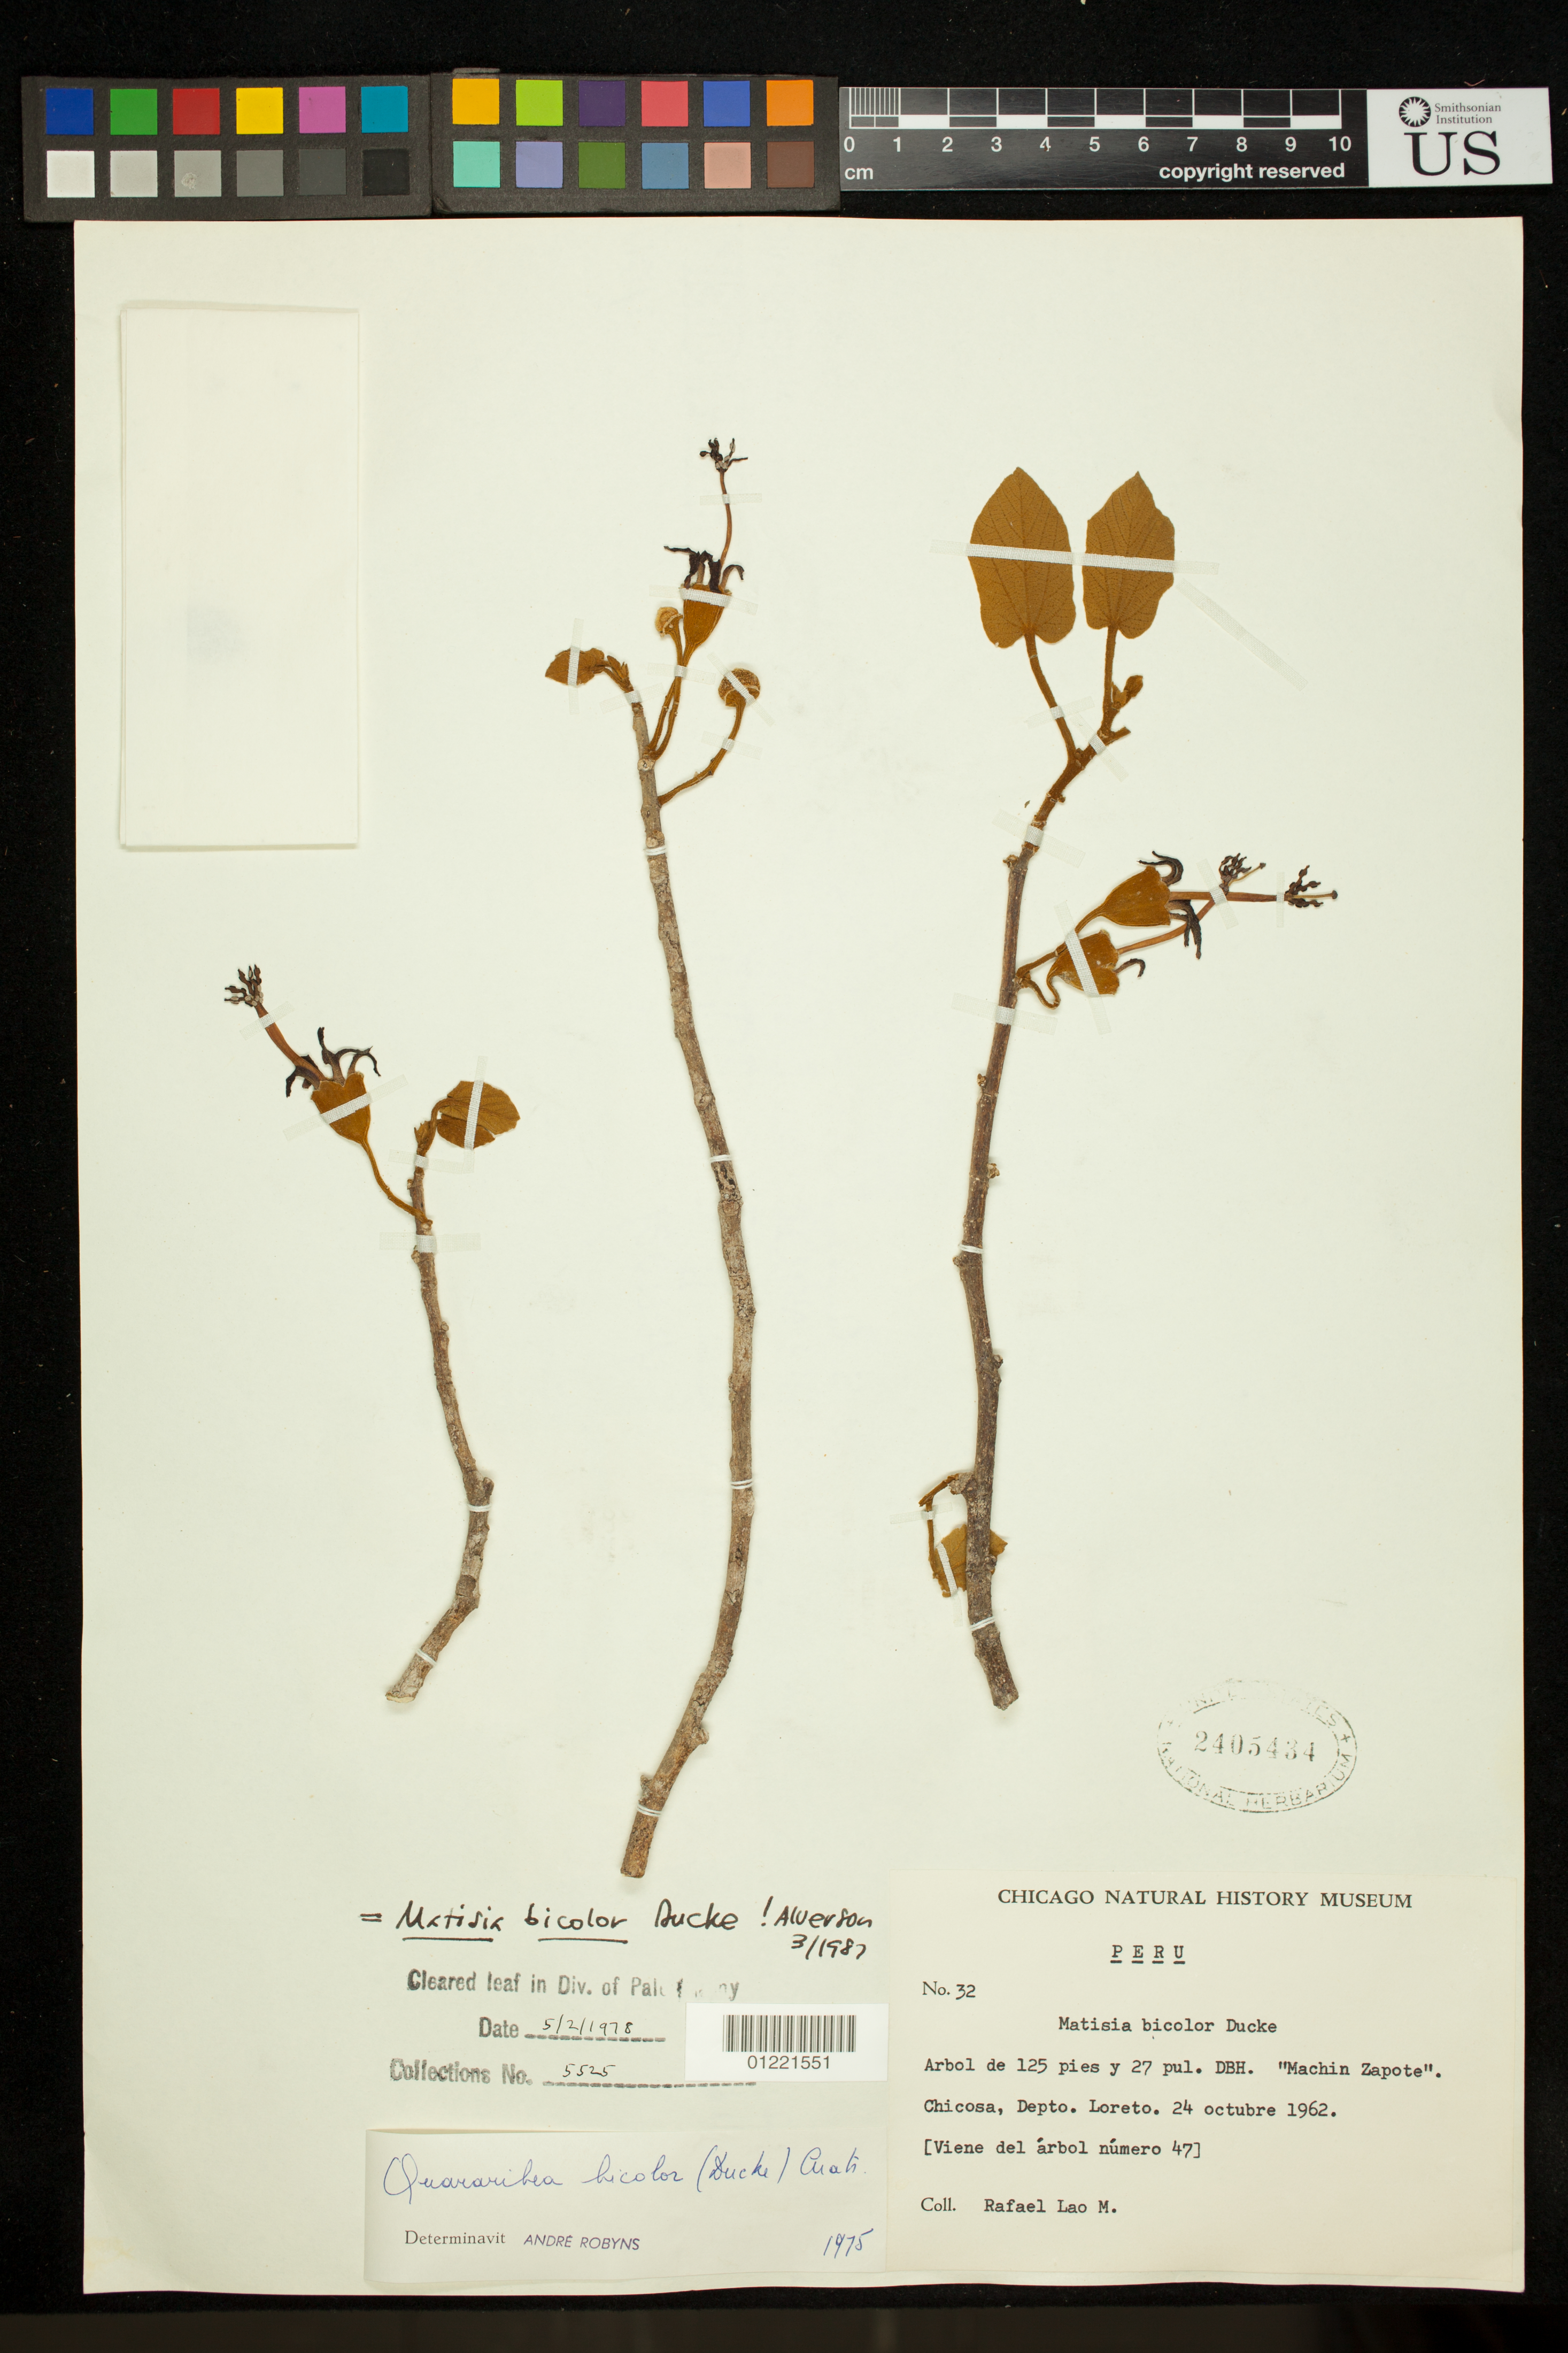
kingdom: Plantae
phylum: Tracheophyta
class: Magnoliopsida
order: Malvales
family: Malvaceae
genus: Matisia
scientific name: Matisia bicolor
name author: Ducke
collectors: R. Lao M.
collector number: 32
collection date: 1962-10-24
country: Peru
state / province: Ucayali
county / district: Ucayali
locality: Chicosa, Dpto. Loreto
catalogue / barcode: US 2405434